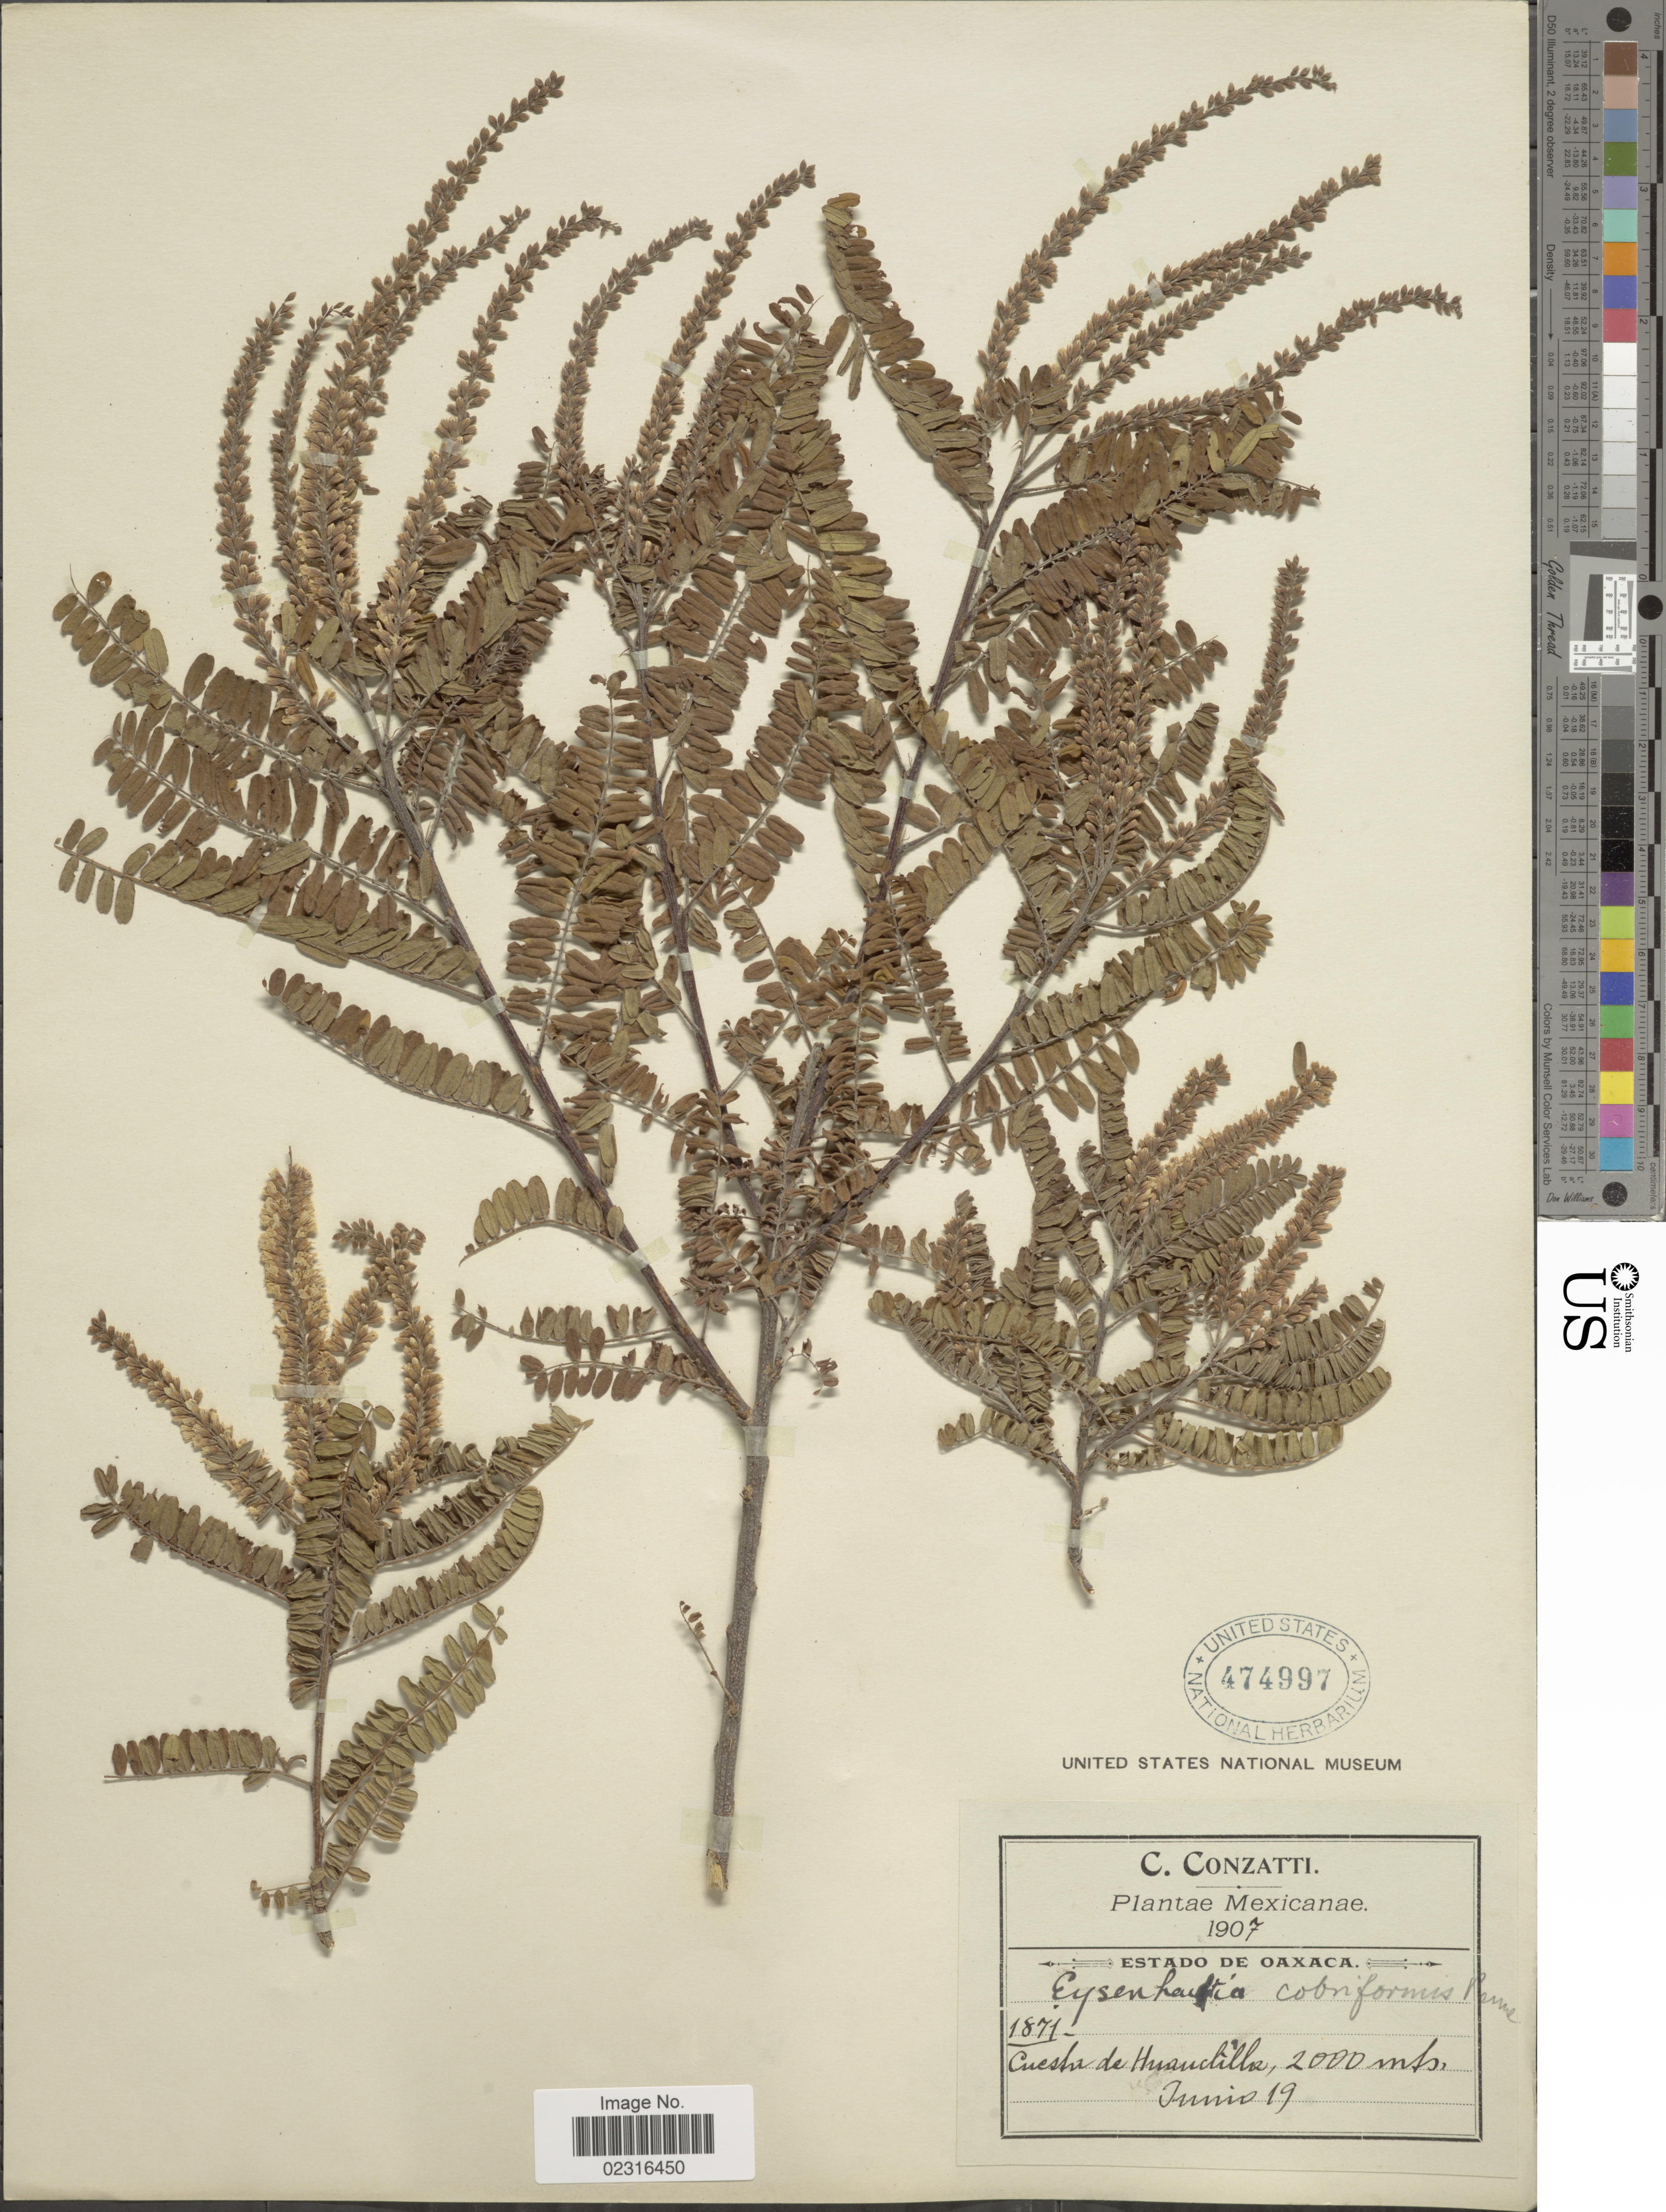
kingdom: Plantae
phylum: Tracheophyta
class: Magnoliopsida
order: Fabales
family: Fabaceae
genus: Eysenhardtia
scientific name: Eysenhardtia cobriformis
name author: Pennell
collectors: C. Conzatti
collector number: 1871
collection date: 1907-06-19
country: Mexico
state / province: Oaxaca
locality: Cuesta de Huanchillo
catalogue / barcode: US 474997